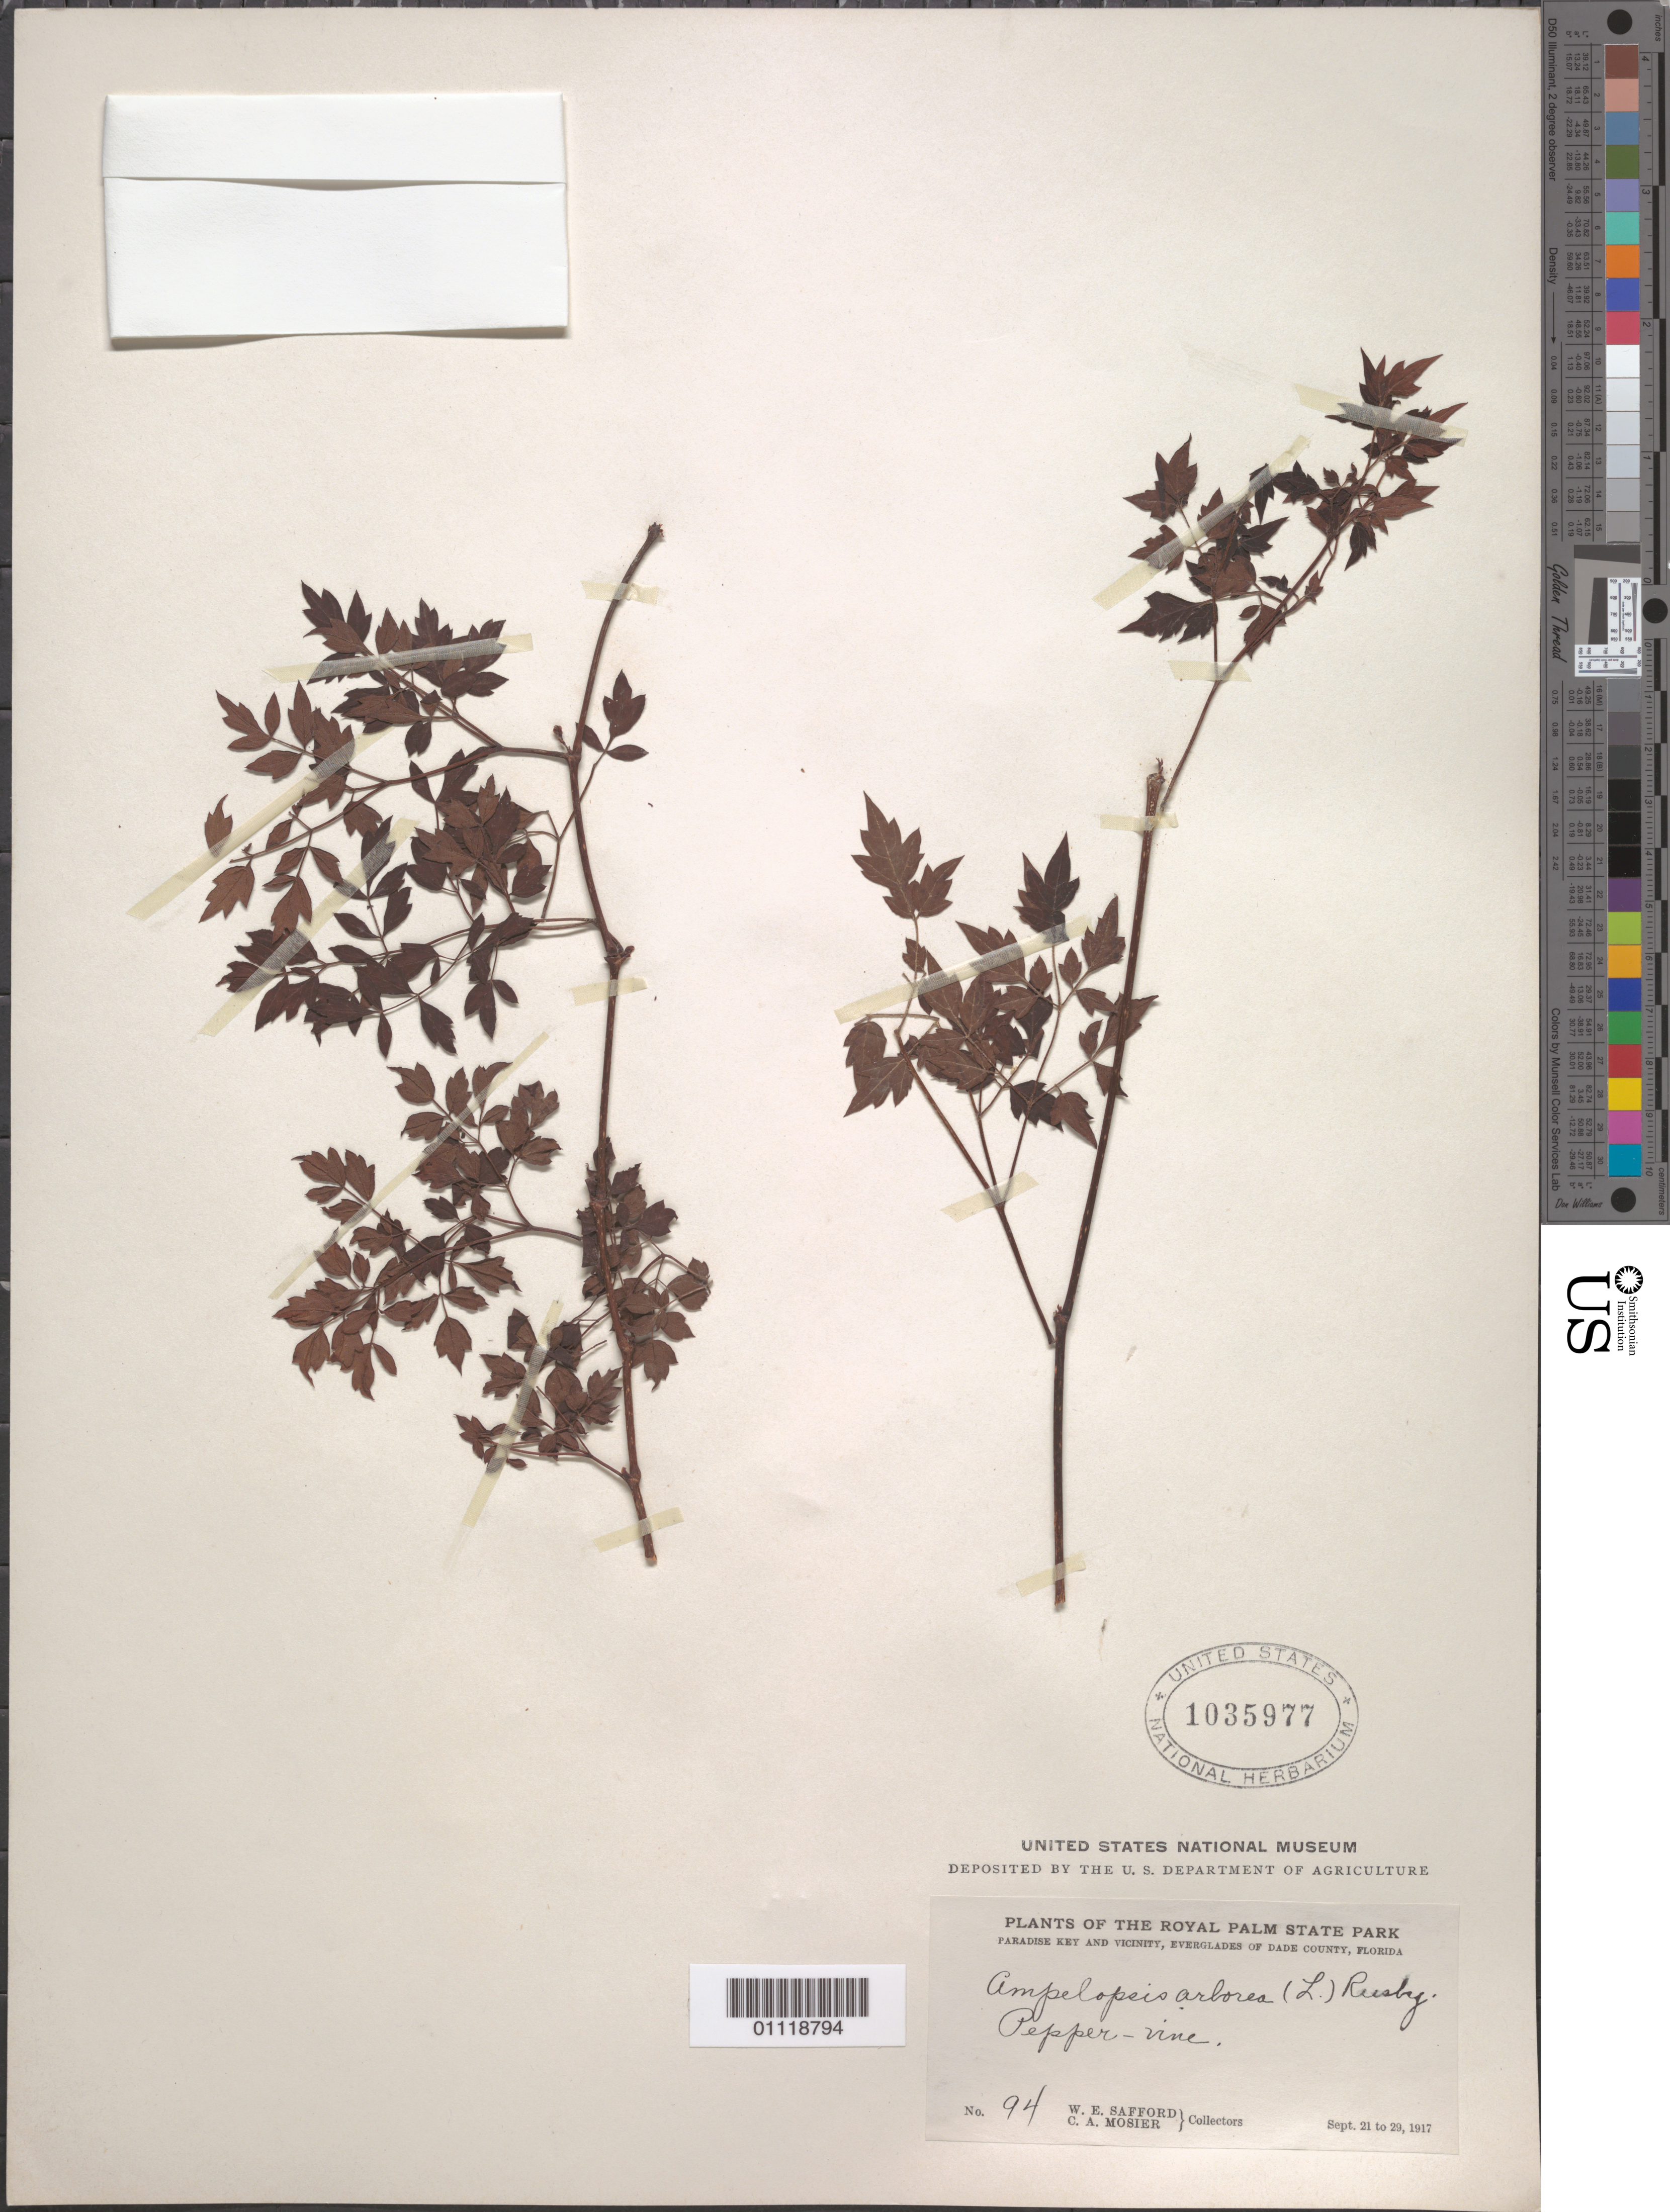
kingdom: Plantae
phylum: Tracheophyta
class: Magnoliopsida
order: Vitales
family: Vitaceae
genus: Ampelopsis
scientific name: Ampelopsis arborea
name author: (L.) Koehne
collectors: W. E. Safford & C. A. Mosier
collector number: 94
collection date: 1917-09-21/1917-09-29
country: United States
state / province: Florida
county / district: Dade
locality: Paradise Key and vicinity, Everglades.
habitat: Pepper - vine.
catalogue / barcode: US 1035977